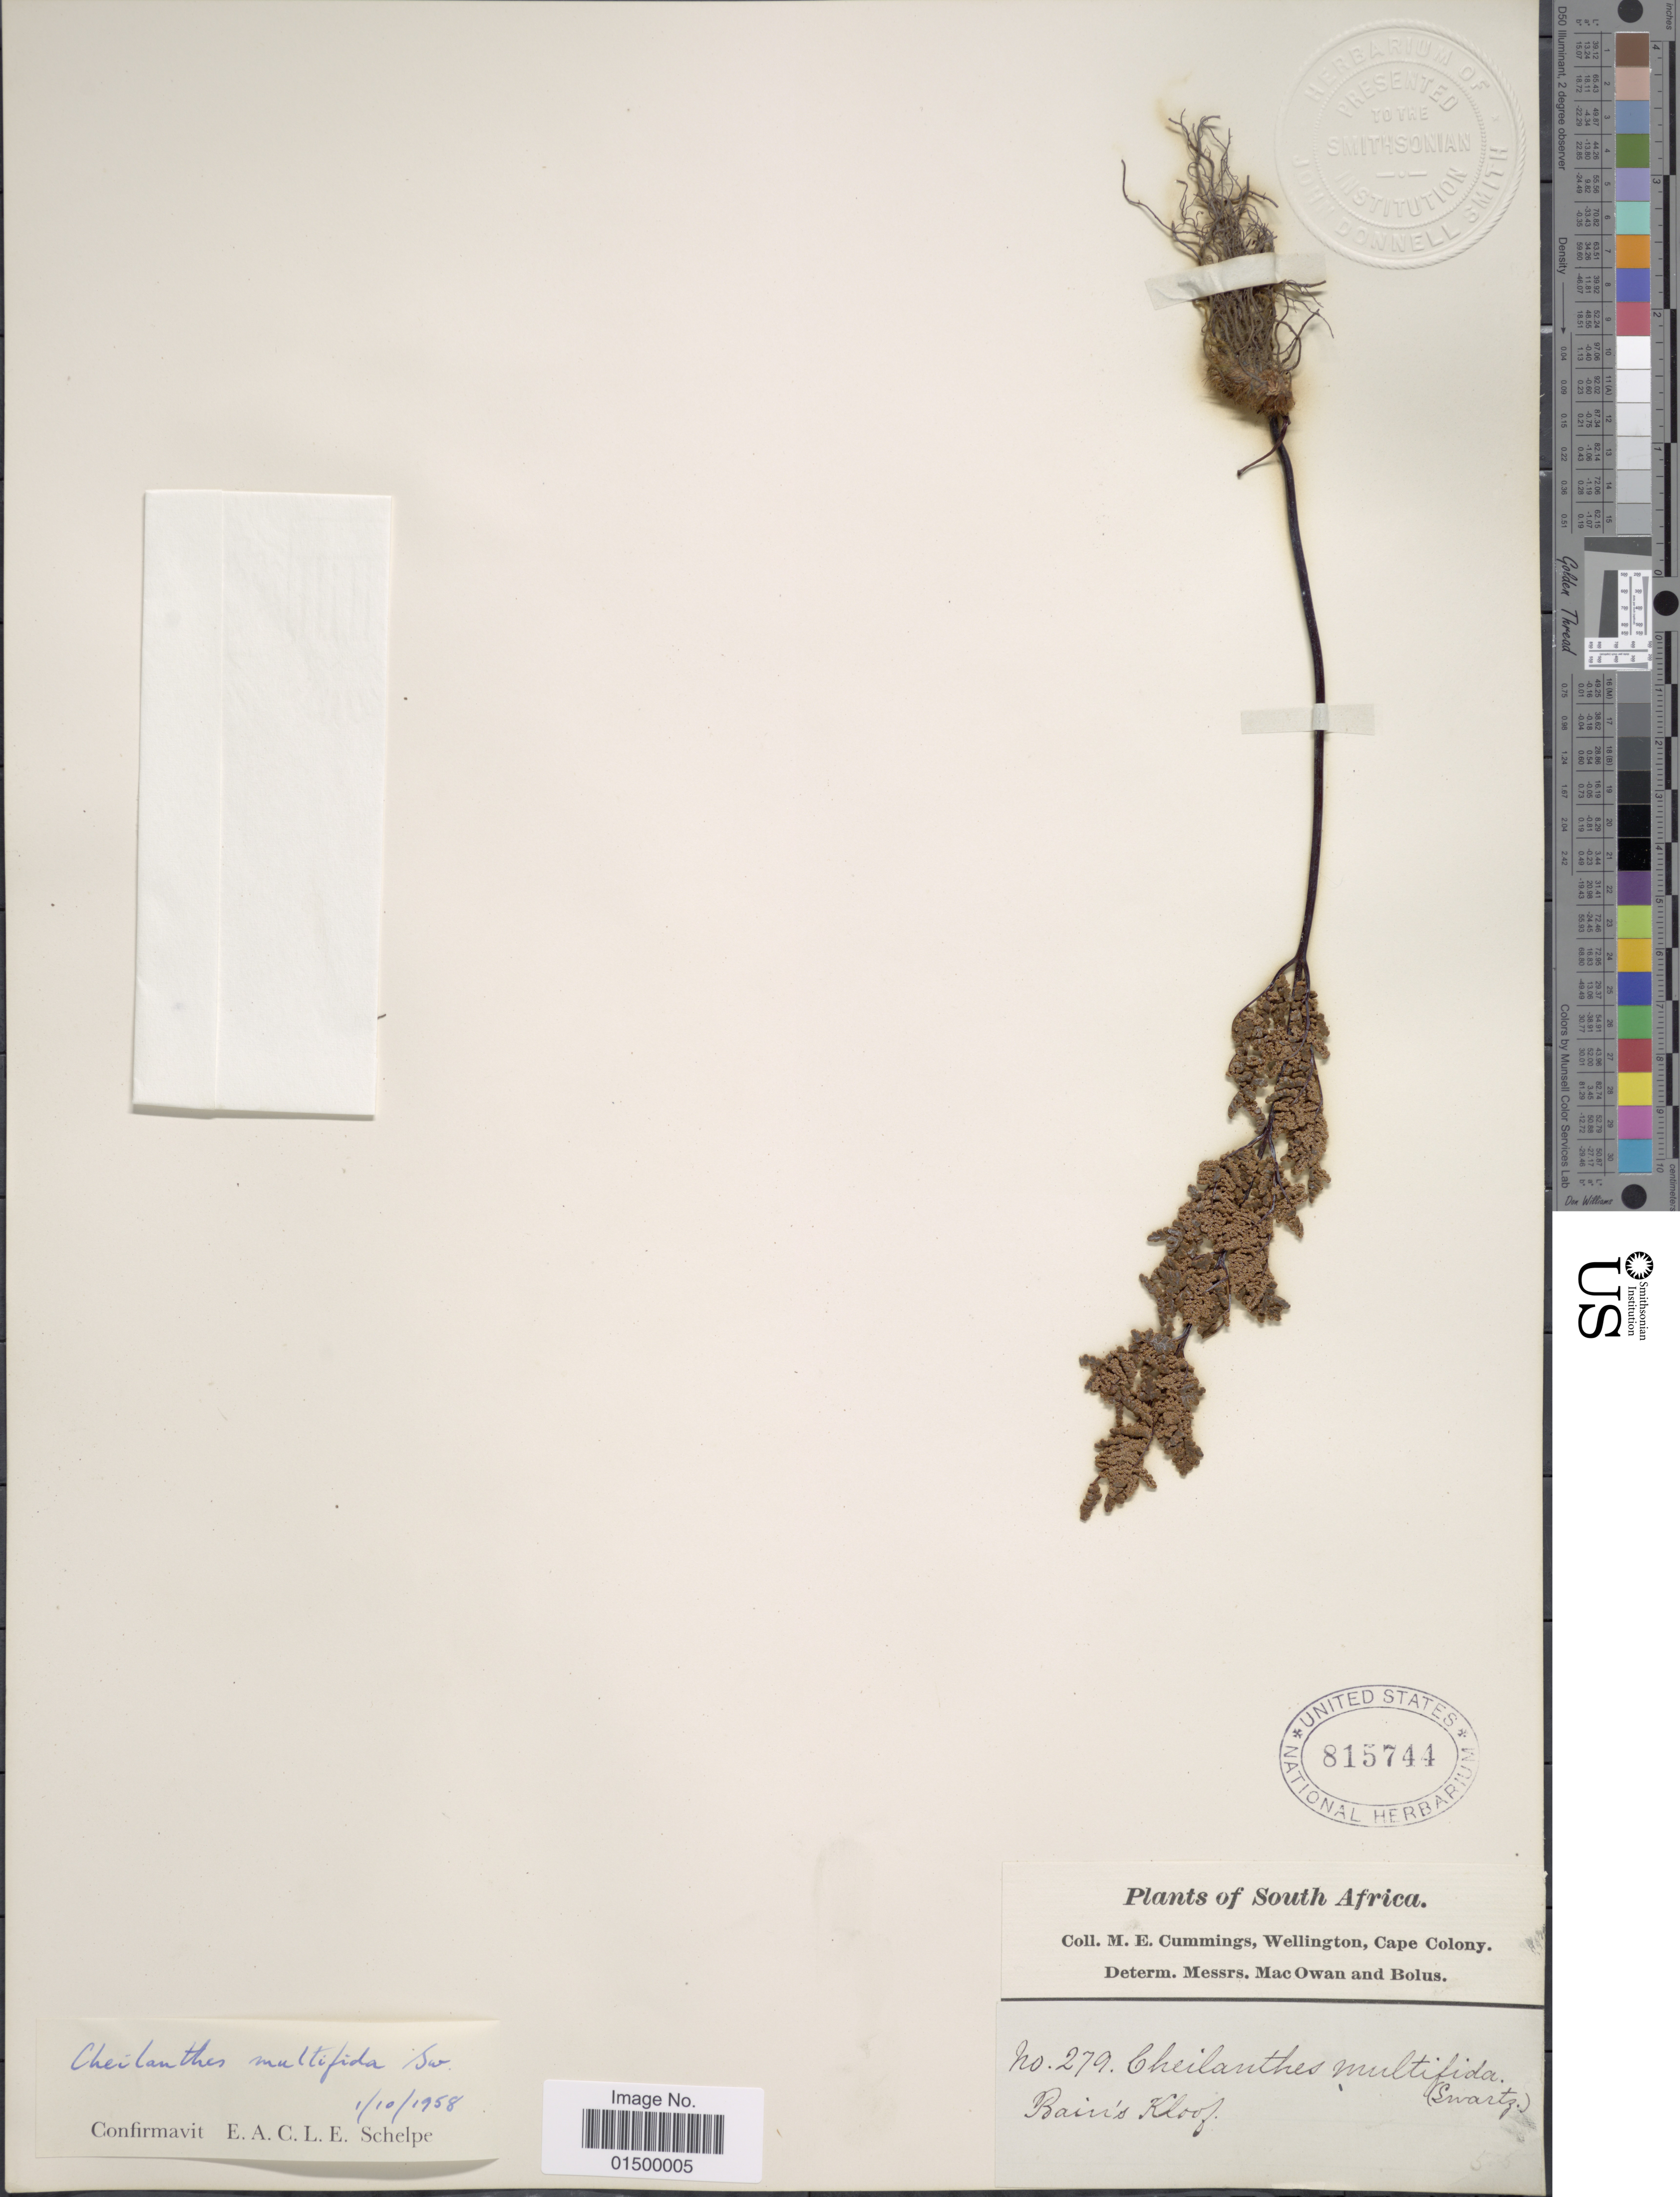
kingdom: Plantae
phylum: Tracheophyta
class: Polypodiopsida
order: Polypodiales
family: Pteridaceae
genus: Cheilanthes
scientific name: Cheilanthes multifida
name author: Sw.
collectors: M. E. Cummings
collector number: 279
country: South Africa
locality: Bain's Kloof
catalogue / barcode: US 815744